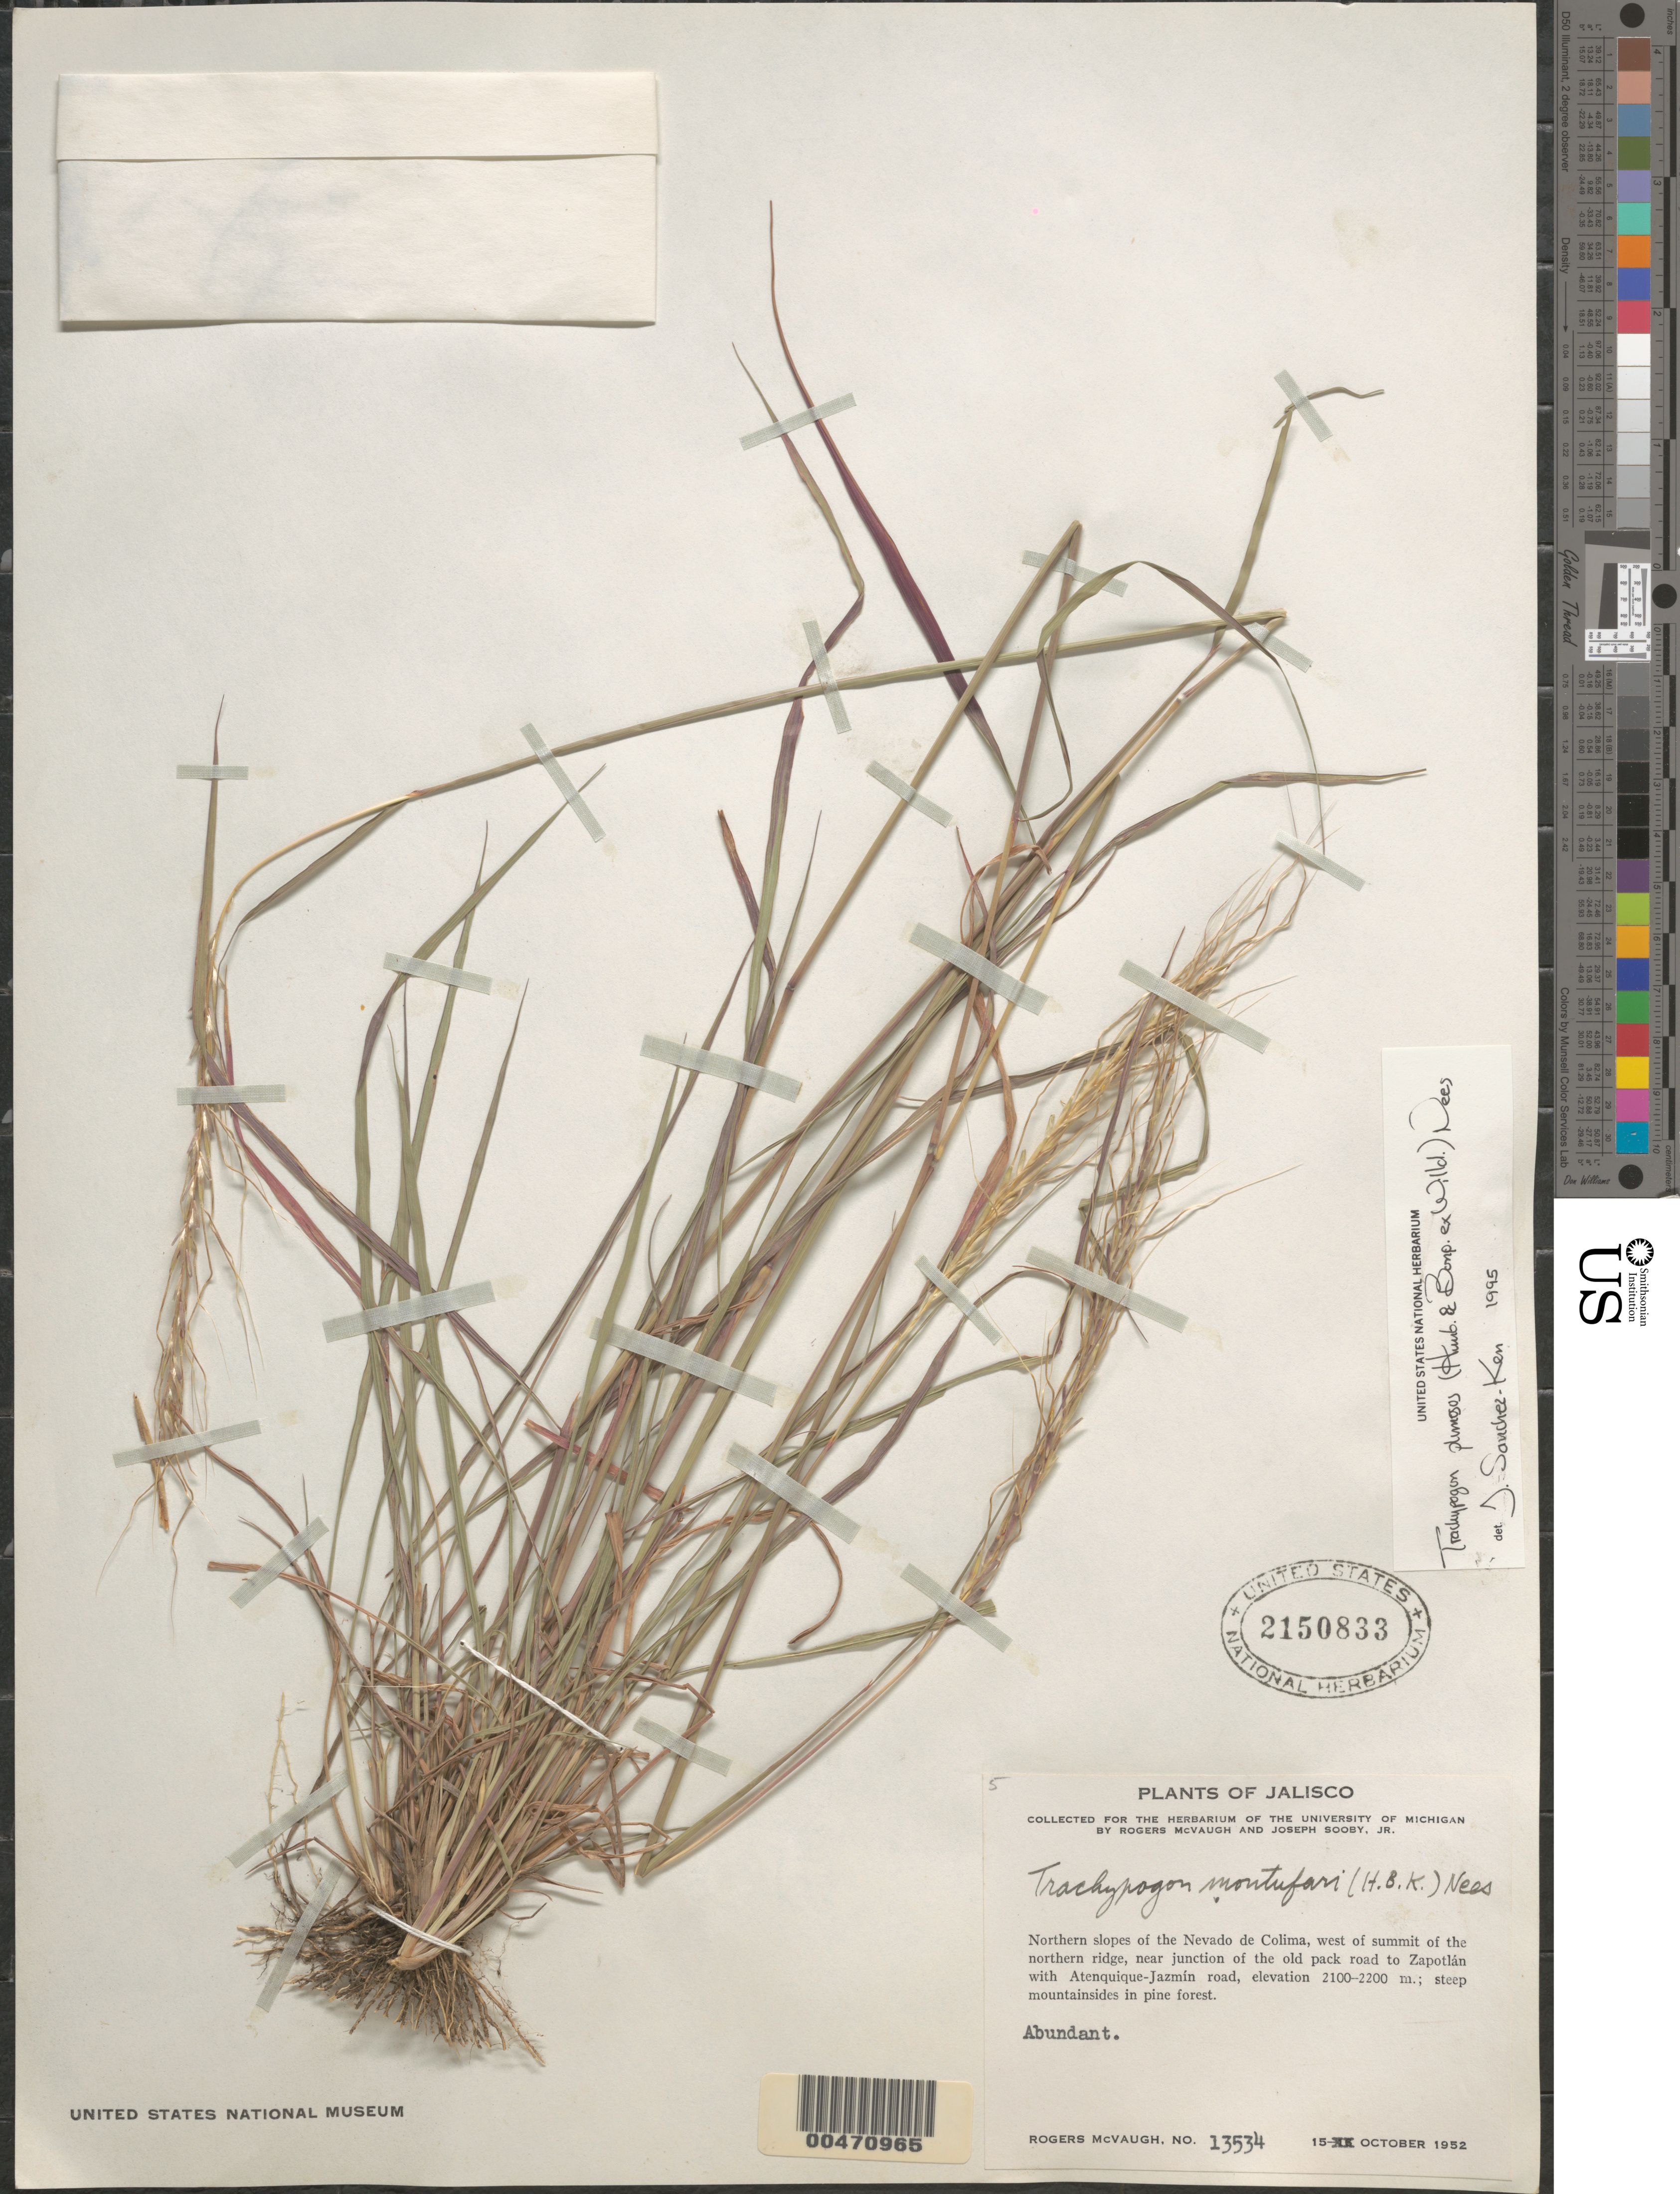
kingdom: Plantae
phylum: Tracheophyta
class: Liliopsida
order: Poales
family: Poaceae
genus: Trachypogon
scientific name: Trachypogon plumosus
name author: (Humb. & Bonpl.) Nees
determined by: Sánchez-Ken, J. G.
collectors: R. McVaugh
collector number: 13534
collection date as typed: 15 Oct 1952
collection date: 1952-10-15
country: Mexico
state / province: Jalisco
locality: N slopes of the Nevado de Colima, W of summit of N ridge, near jct of the old pack rd to Zapotlán with Atenquique - Jazmín Rd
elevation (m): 2100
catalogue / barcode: US 2150833